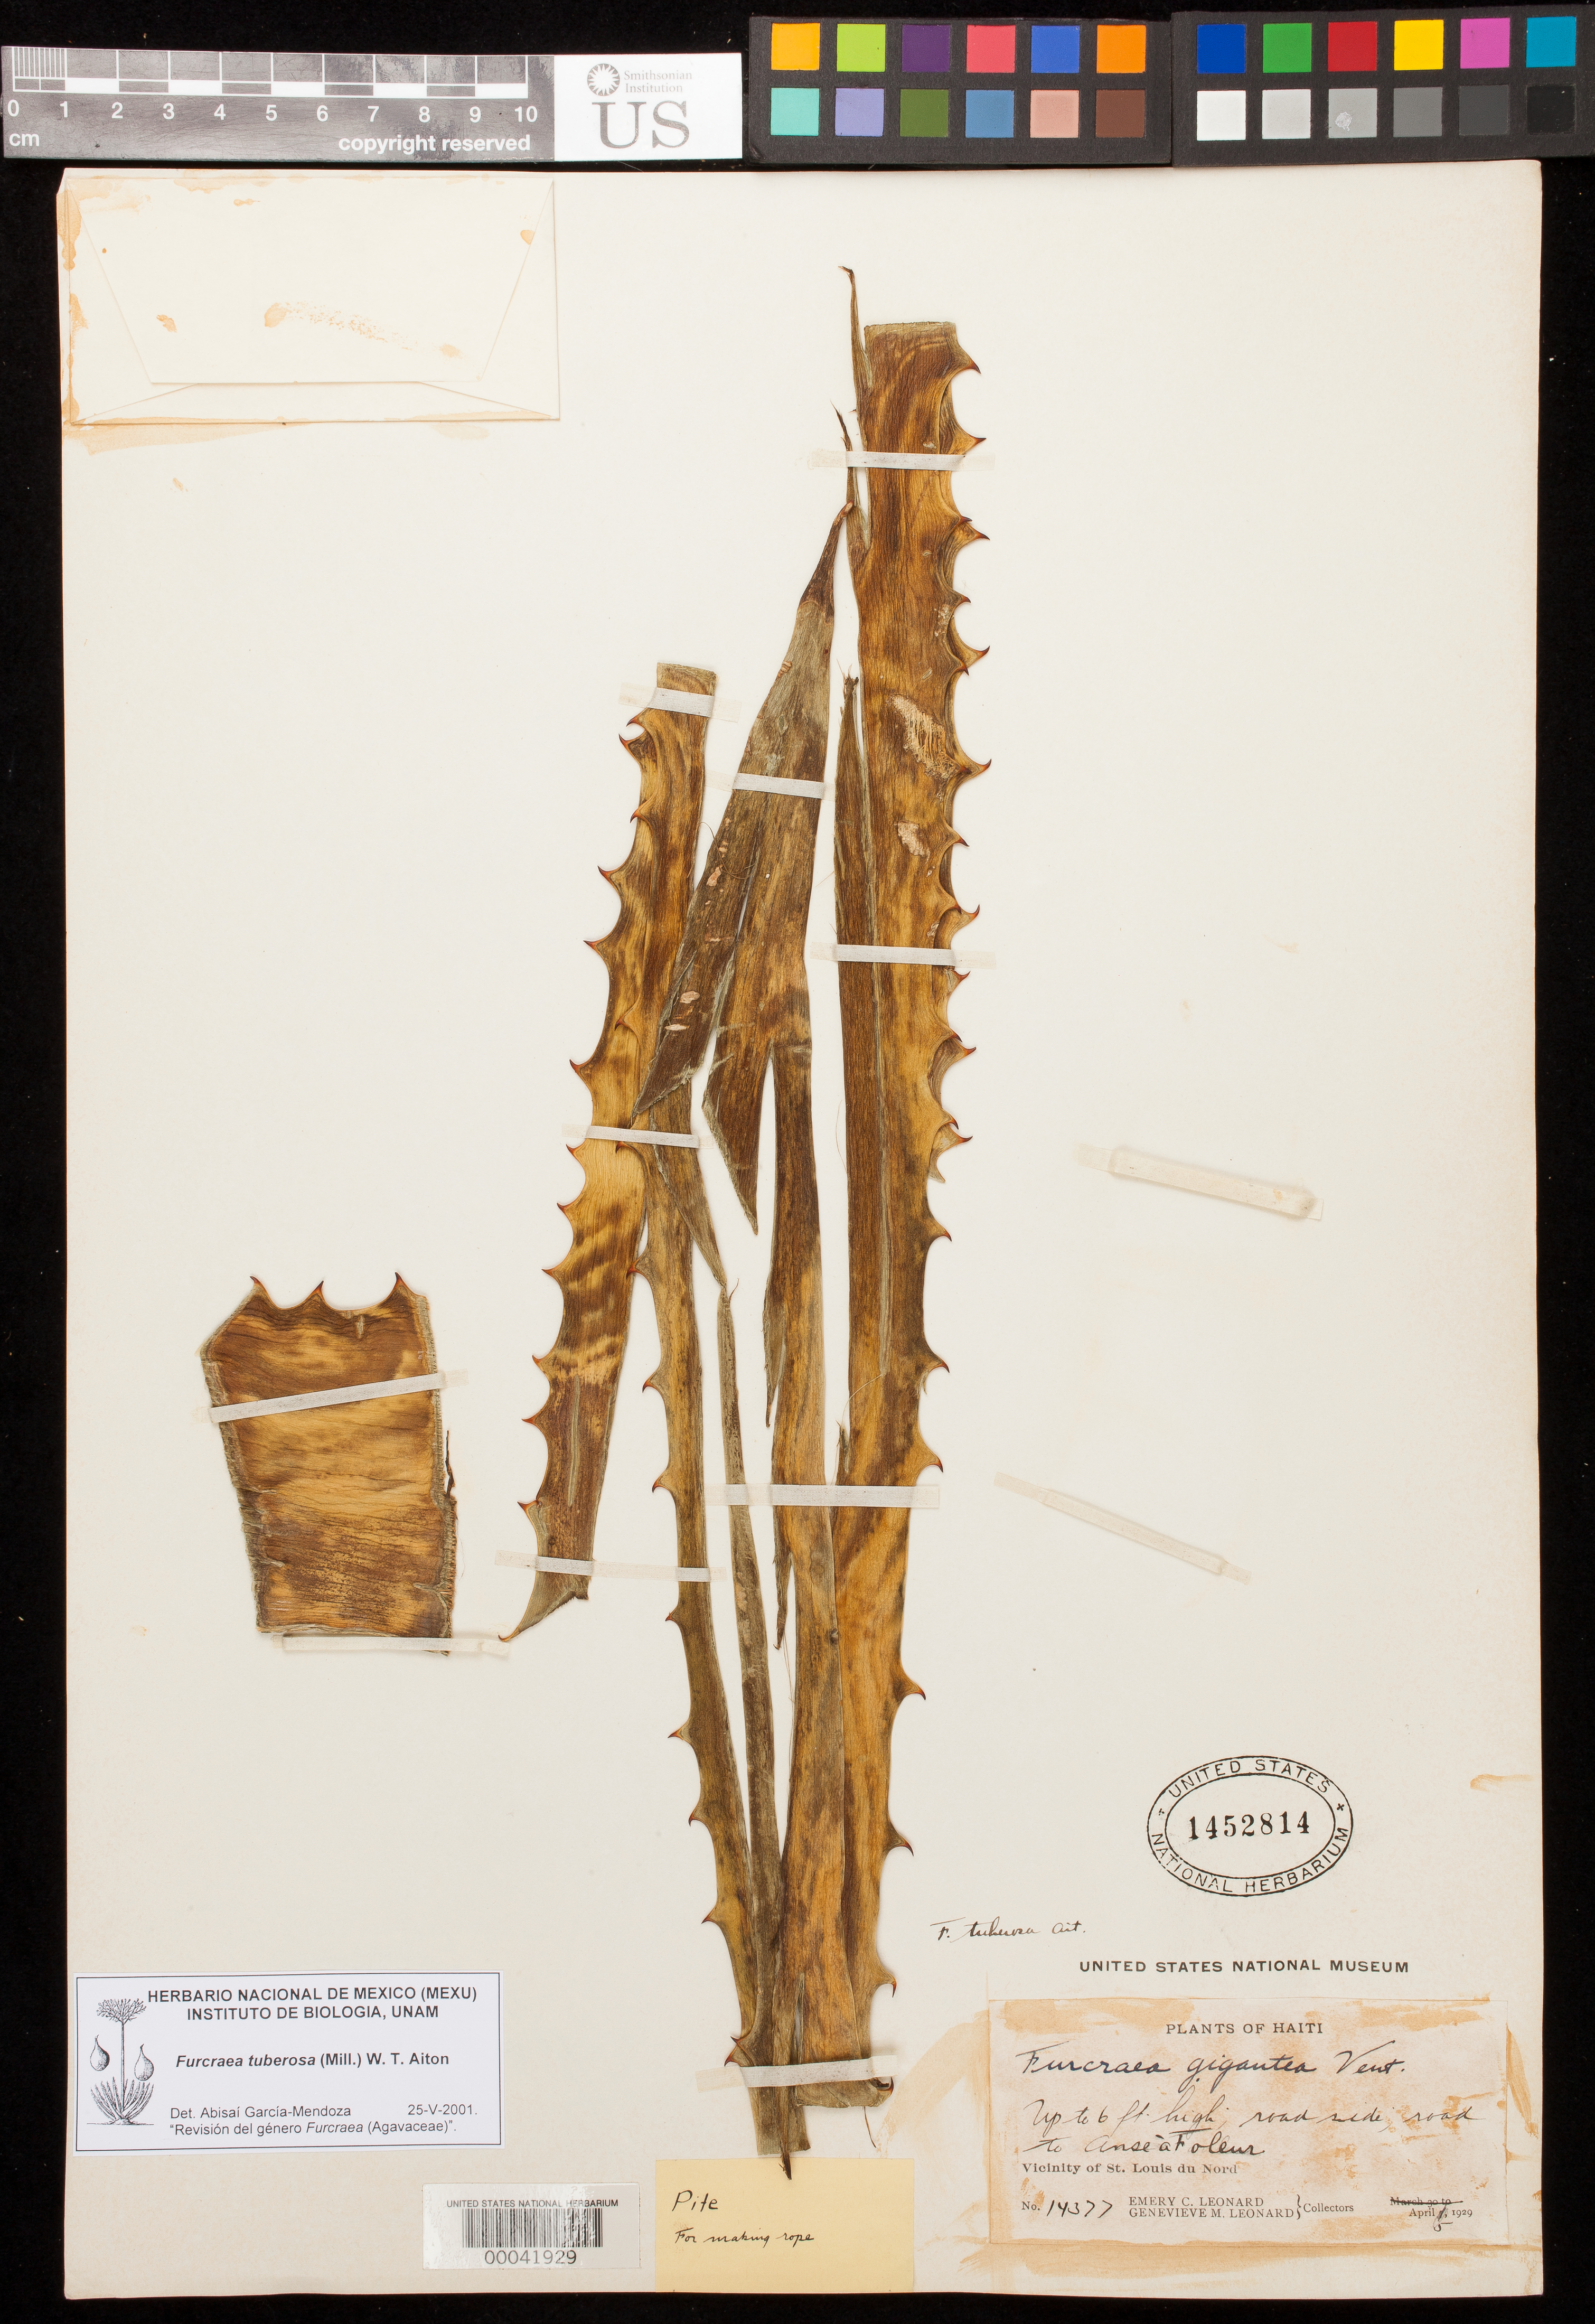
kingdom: Plantae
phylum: Tracheophyta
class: Liliopsida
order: Asparagales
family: Asparagaceae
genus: Furcraea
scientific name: Furcraea tuberosa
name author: (Mill.) W.T. Aiton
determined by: García-Mendoza, A.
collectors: E. C. Leonard & G. M. Leonard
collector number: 14377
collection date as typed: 05 Apr 1929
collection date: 1929-04-05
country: Haiti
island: Hispaniola Island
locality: Road to Anse a Foleur; vicinity of St. Louis du Nord.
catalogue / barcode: US 1452814